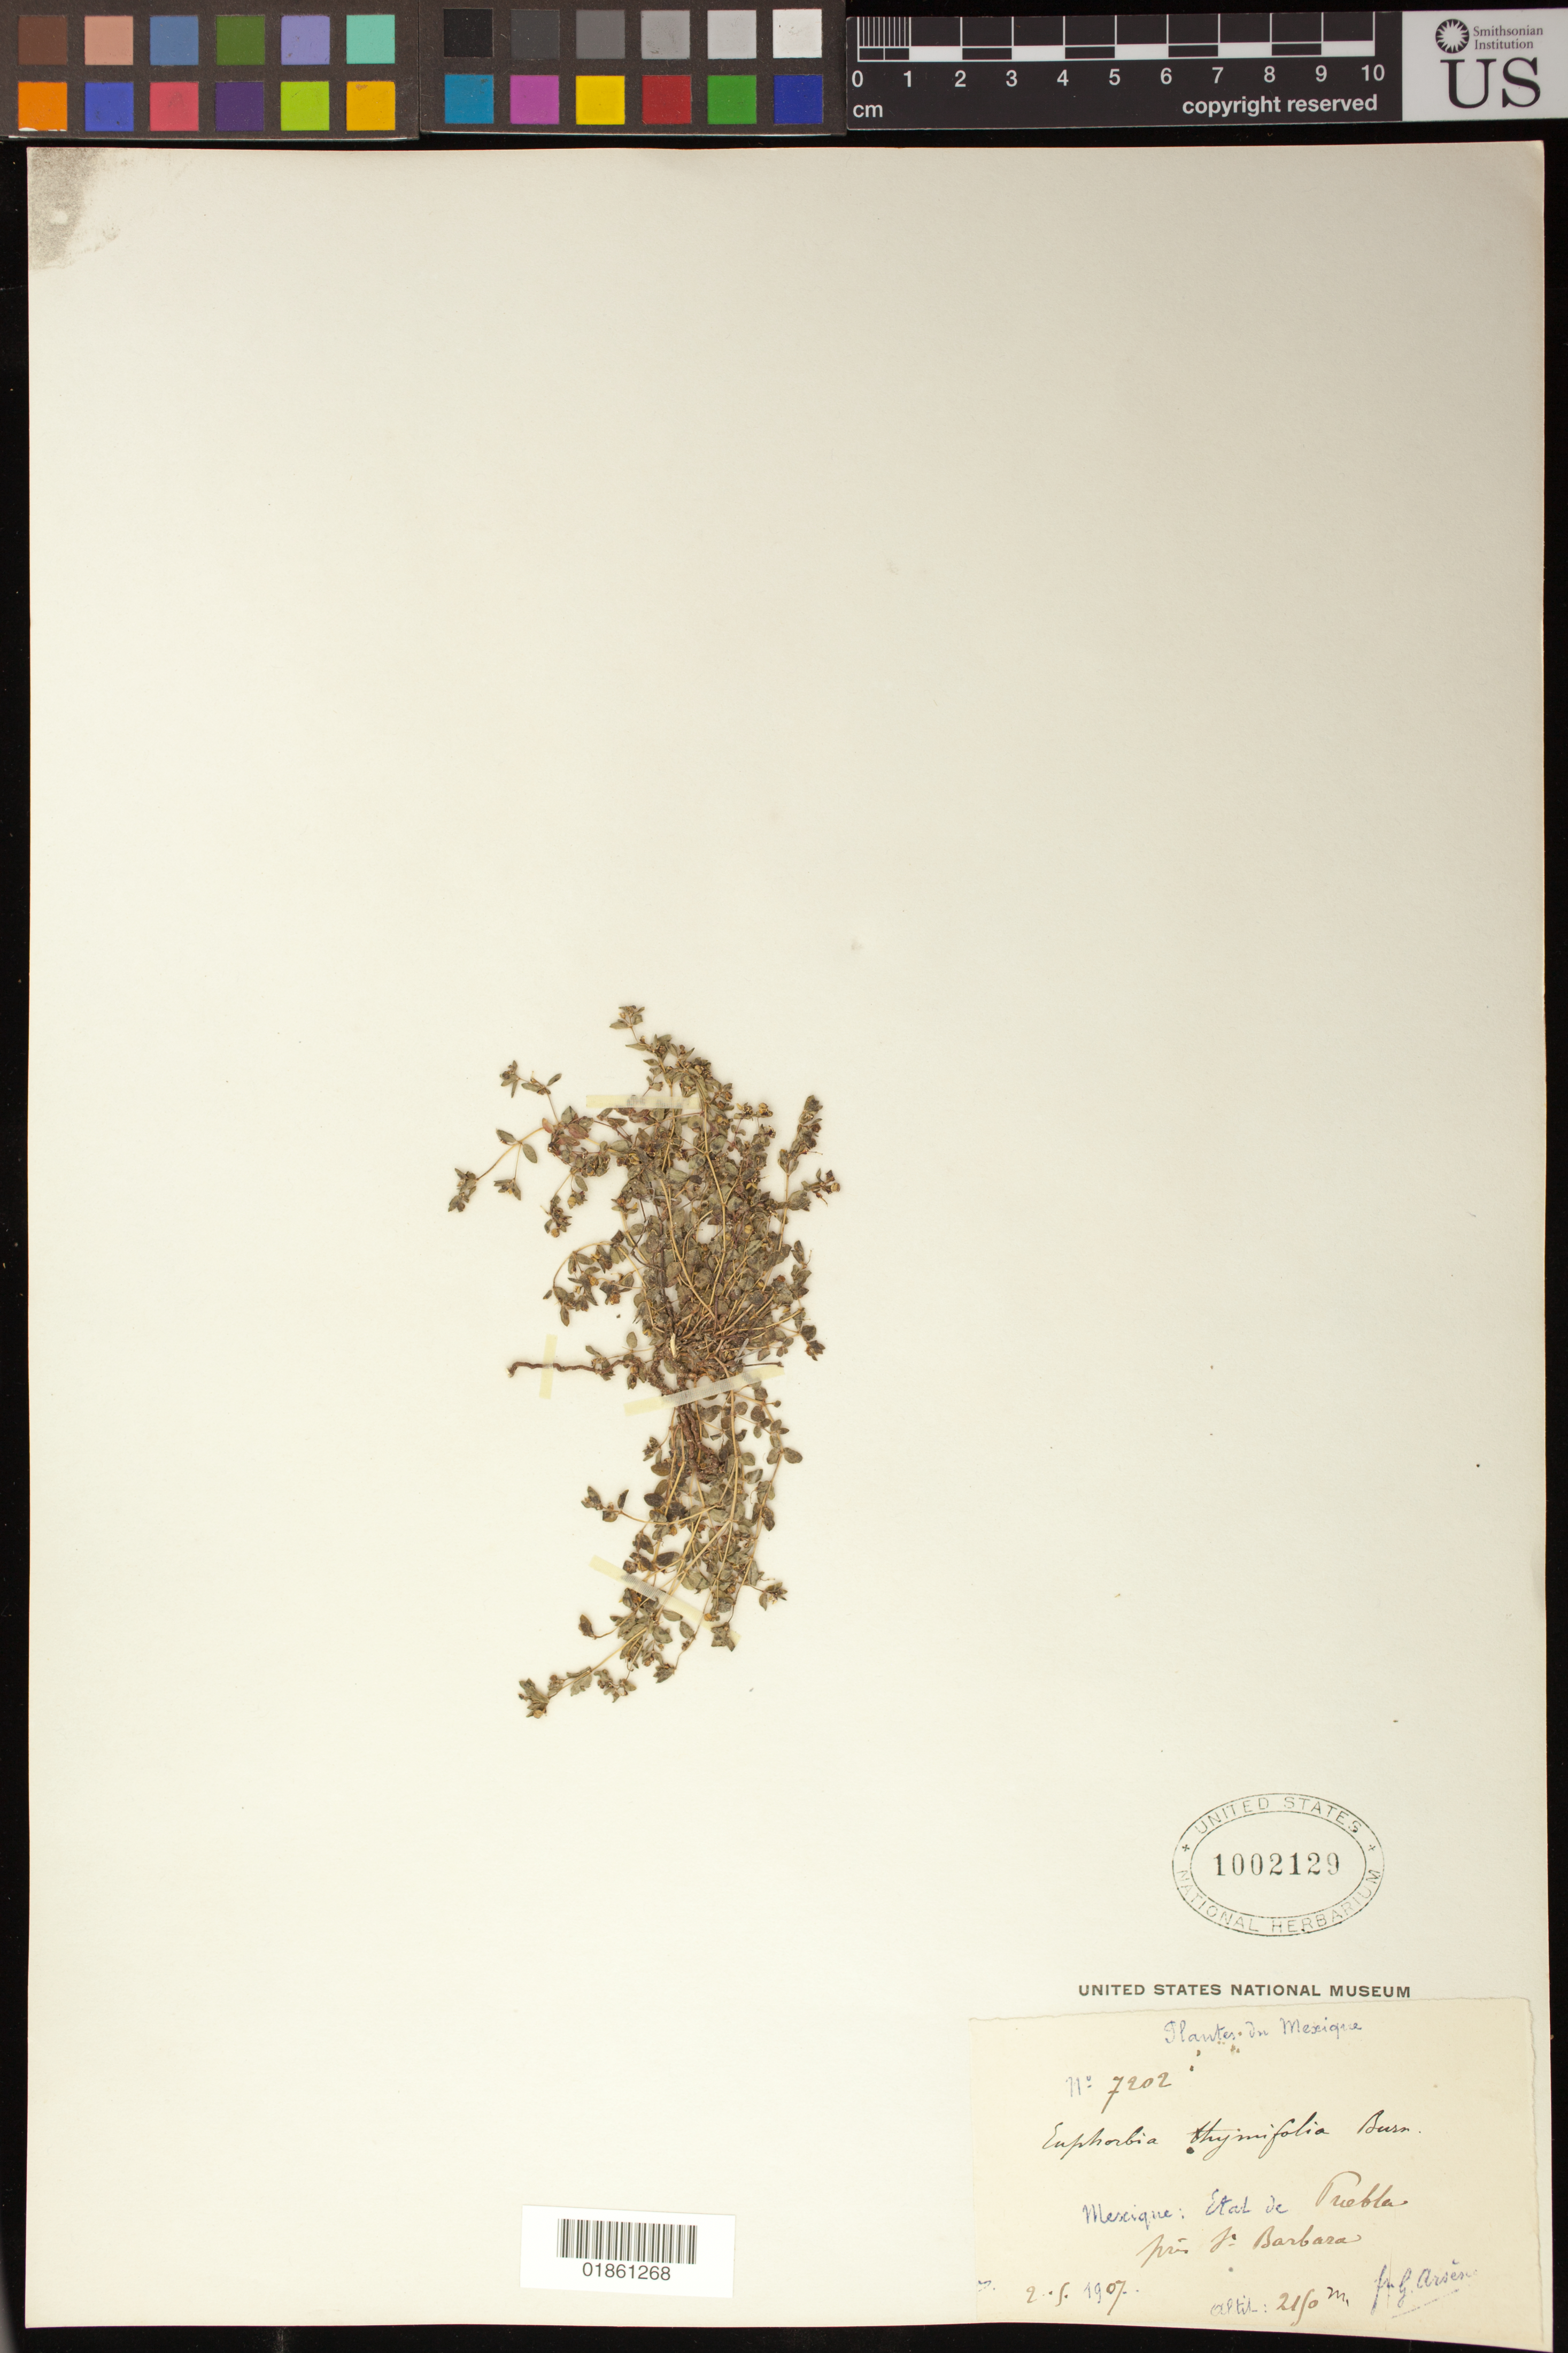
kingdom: Plantae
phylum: Tracheophyta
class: Magnoliopsida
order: Malpighiales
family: Euphorbiaceae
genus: Euphorbia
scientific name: Euphorbia sp.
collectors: Bro. G. Arsène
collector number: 7202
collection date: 1907-05-02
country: Mexico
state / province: Puebla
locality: pres St Barbara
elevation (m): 2150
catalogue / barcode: US 1002129